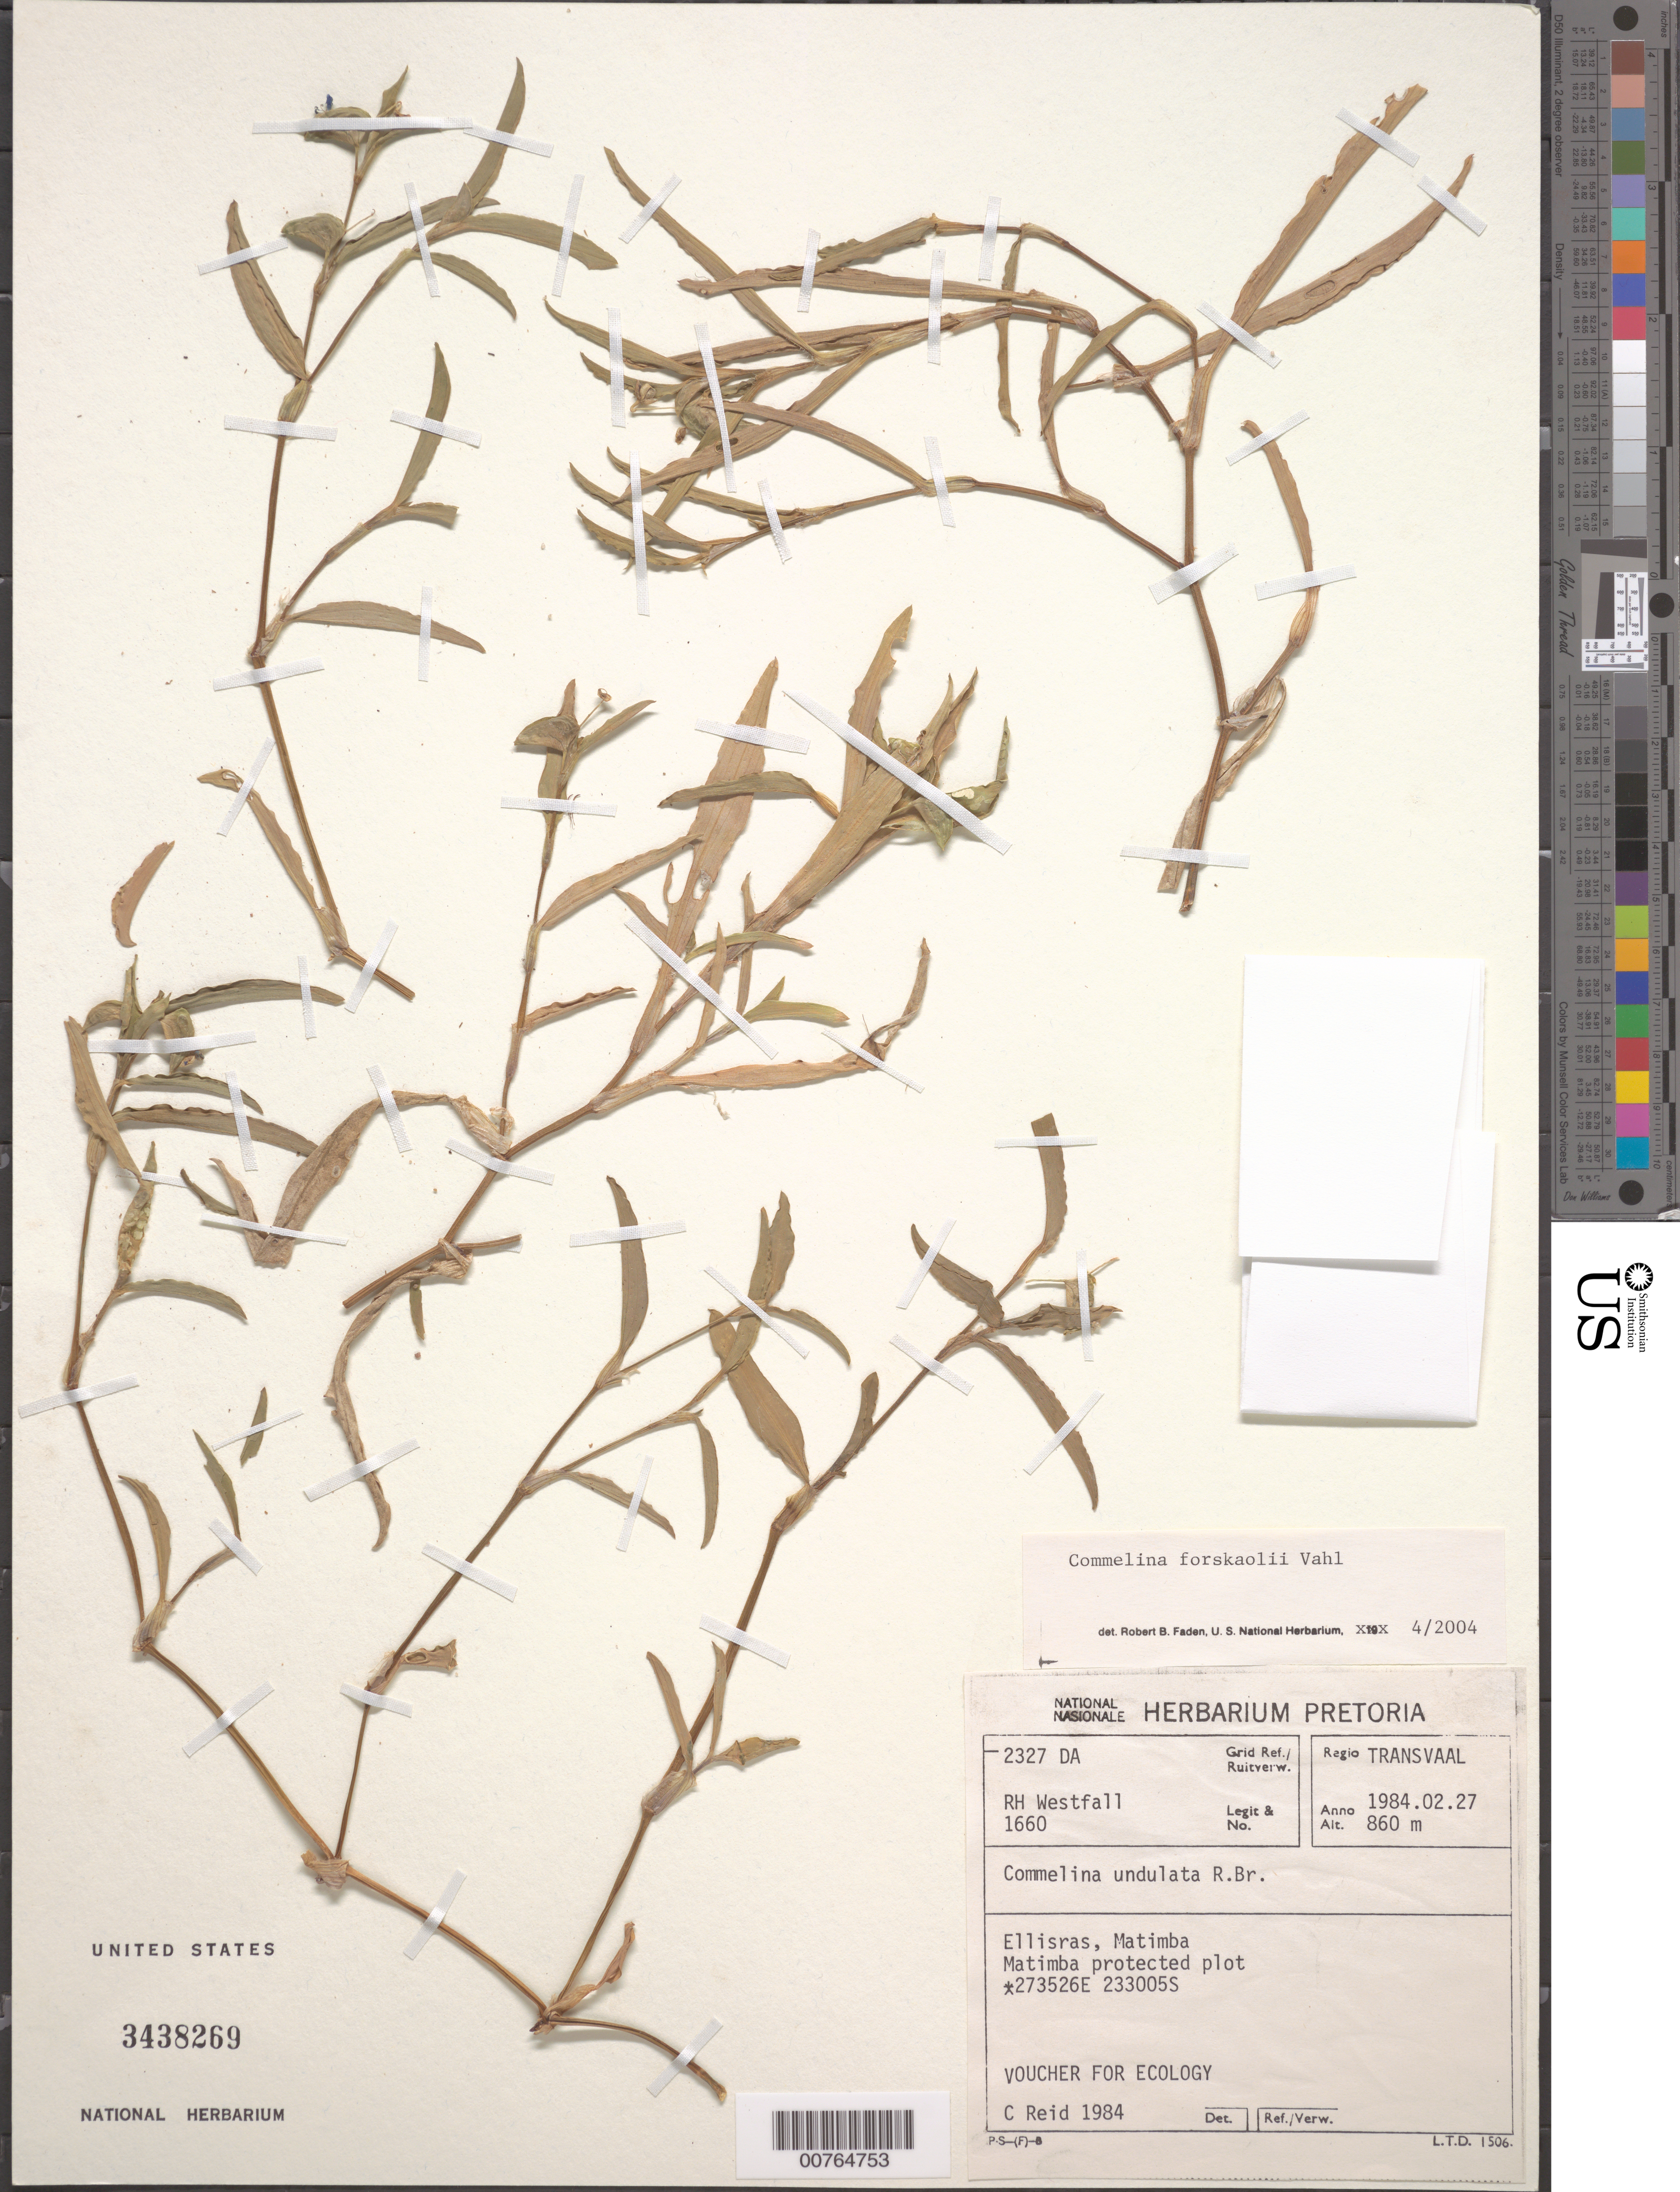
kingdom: Plantae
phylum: Tracheophyta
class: Liliopsida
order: Commelinales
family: Commelinaceae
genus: Commelina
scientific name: Commelina forskaolii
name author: Vahl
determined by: Faden, Robert B., (US), Smithsonian Institution - National Museum of Natural History (UNITED STATES)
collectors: R. Westfall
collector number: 1660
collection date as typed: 27 Feb 1984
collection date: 1984-02-27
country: South Africa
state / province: Limpopo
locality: Ellisras, Matimba, Matimba protected plot. Transvaal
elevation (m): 860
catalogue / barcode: US 3438269